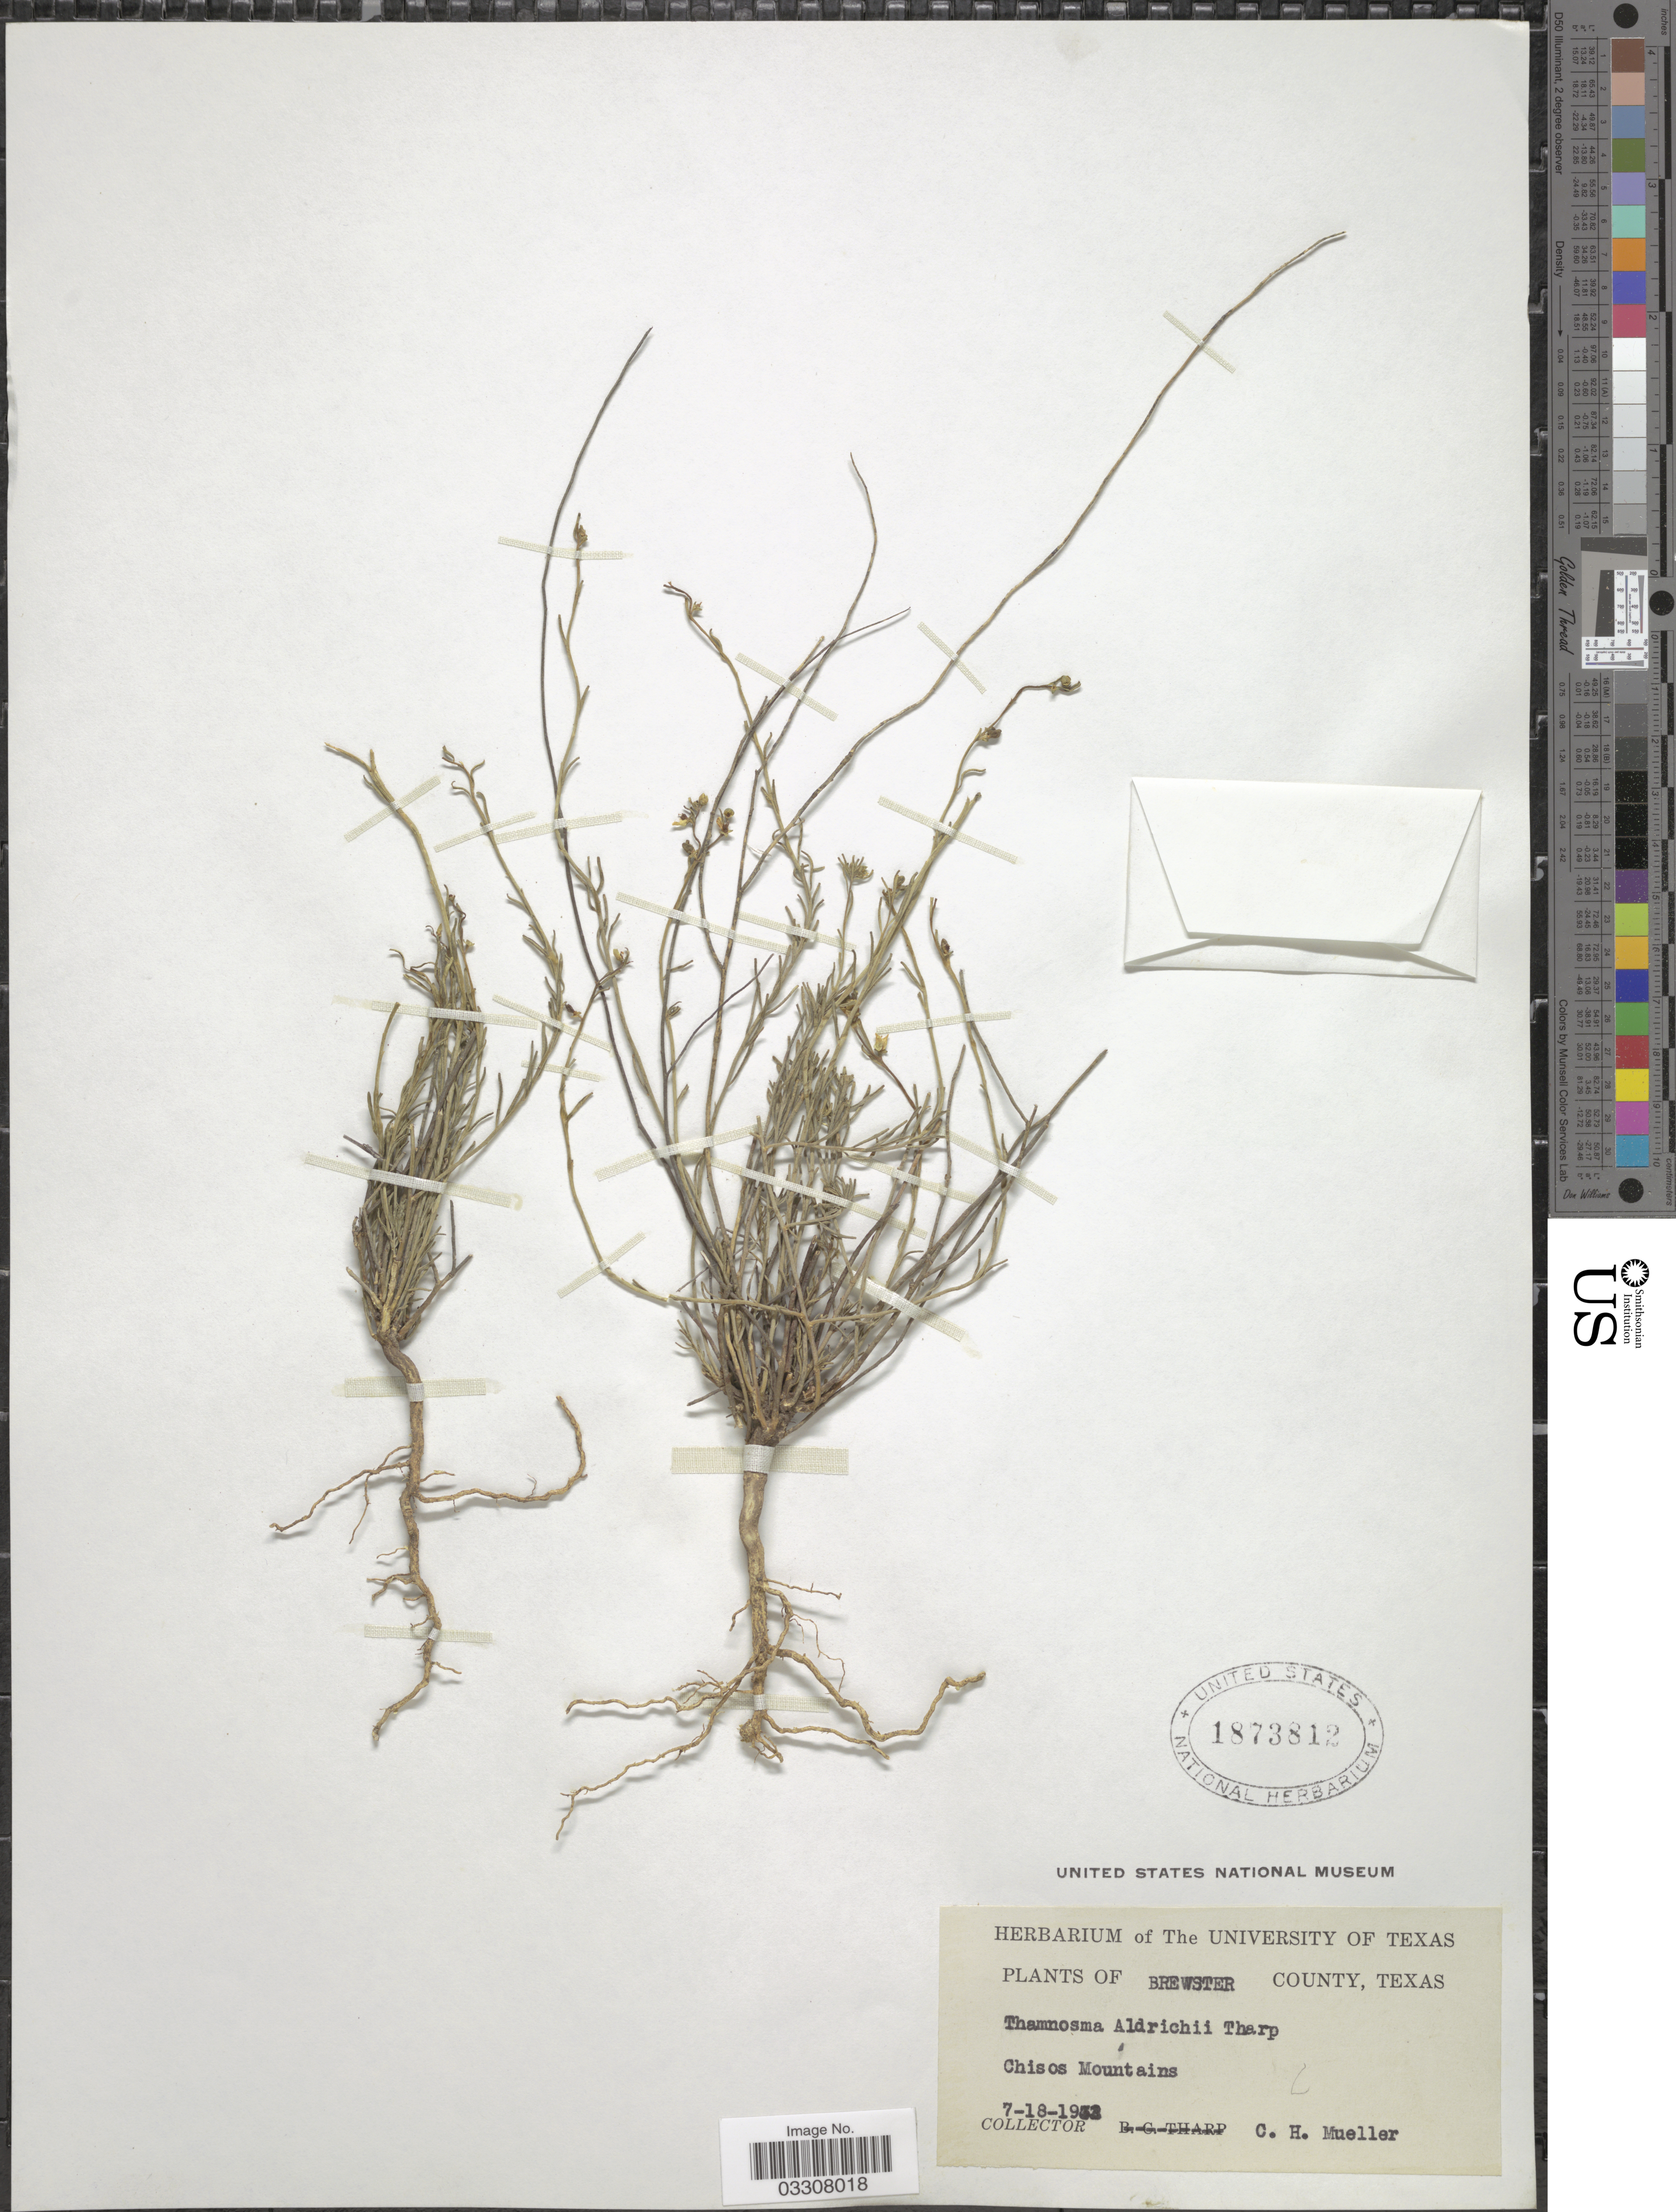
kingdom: Plantae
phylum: Tracheophyta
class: Magnoliopsida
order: Sapindales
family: Rutaceae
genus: Thamnosma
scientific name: Thamnosma texana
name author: (A. Gray) Torr.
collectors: C. H. Mueller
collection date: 1932-07-18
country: United States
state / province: Texas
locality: Brewster County. Chisos Mountains.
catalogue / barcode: US 1873812